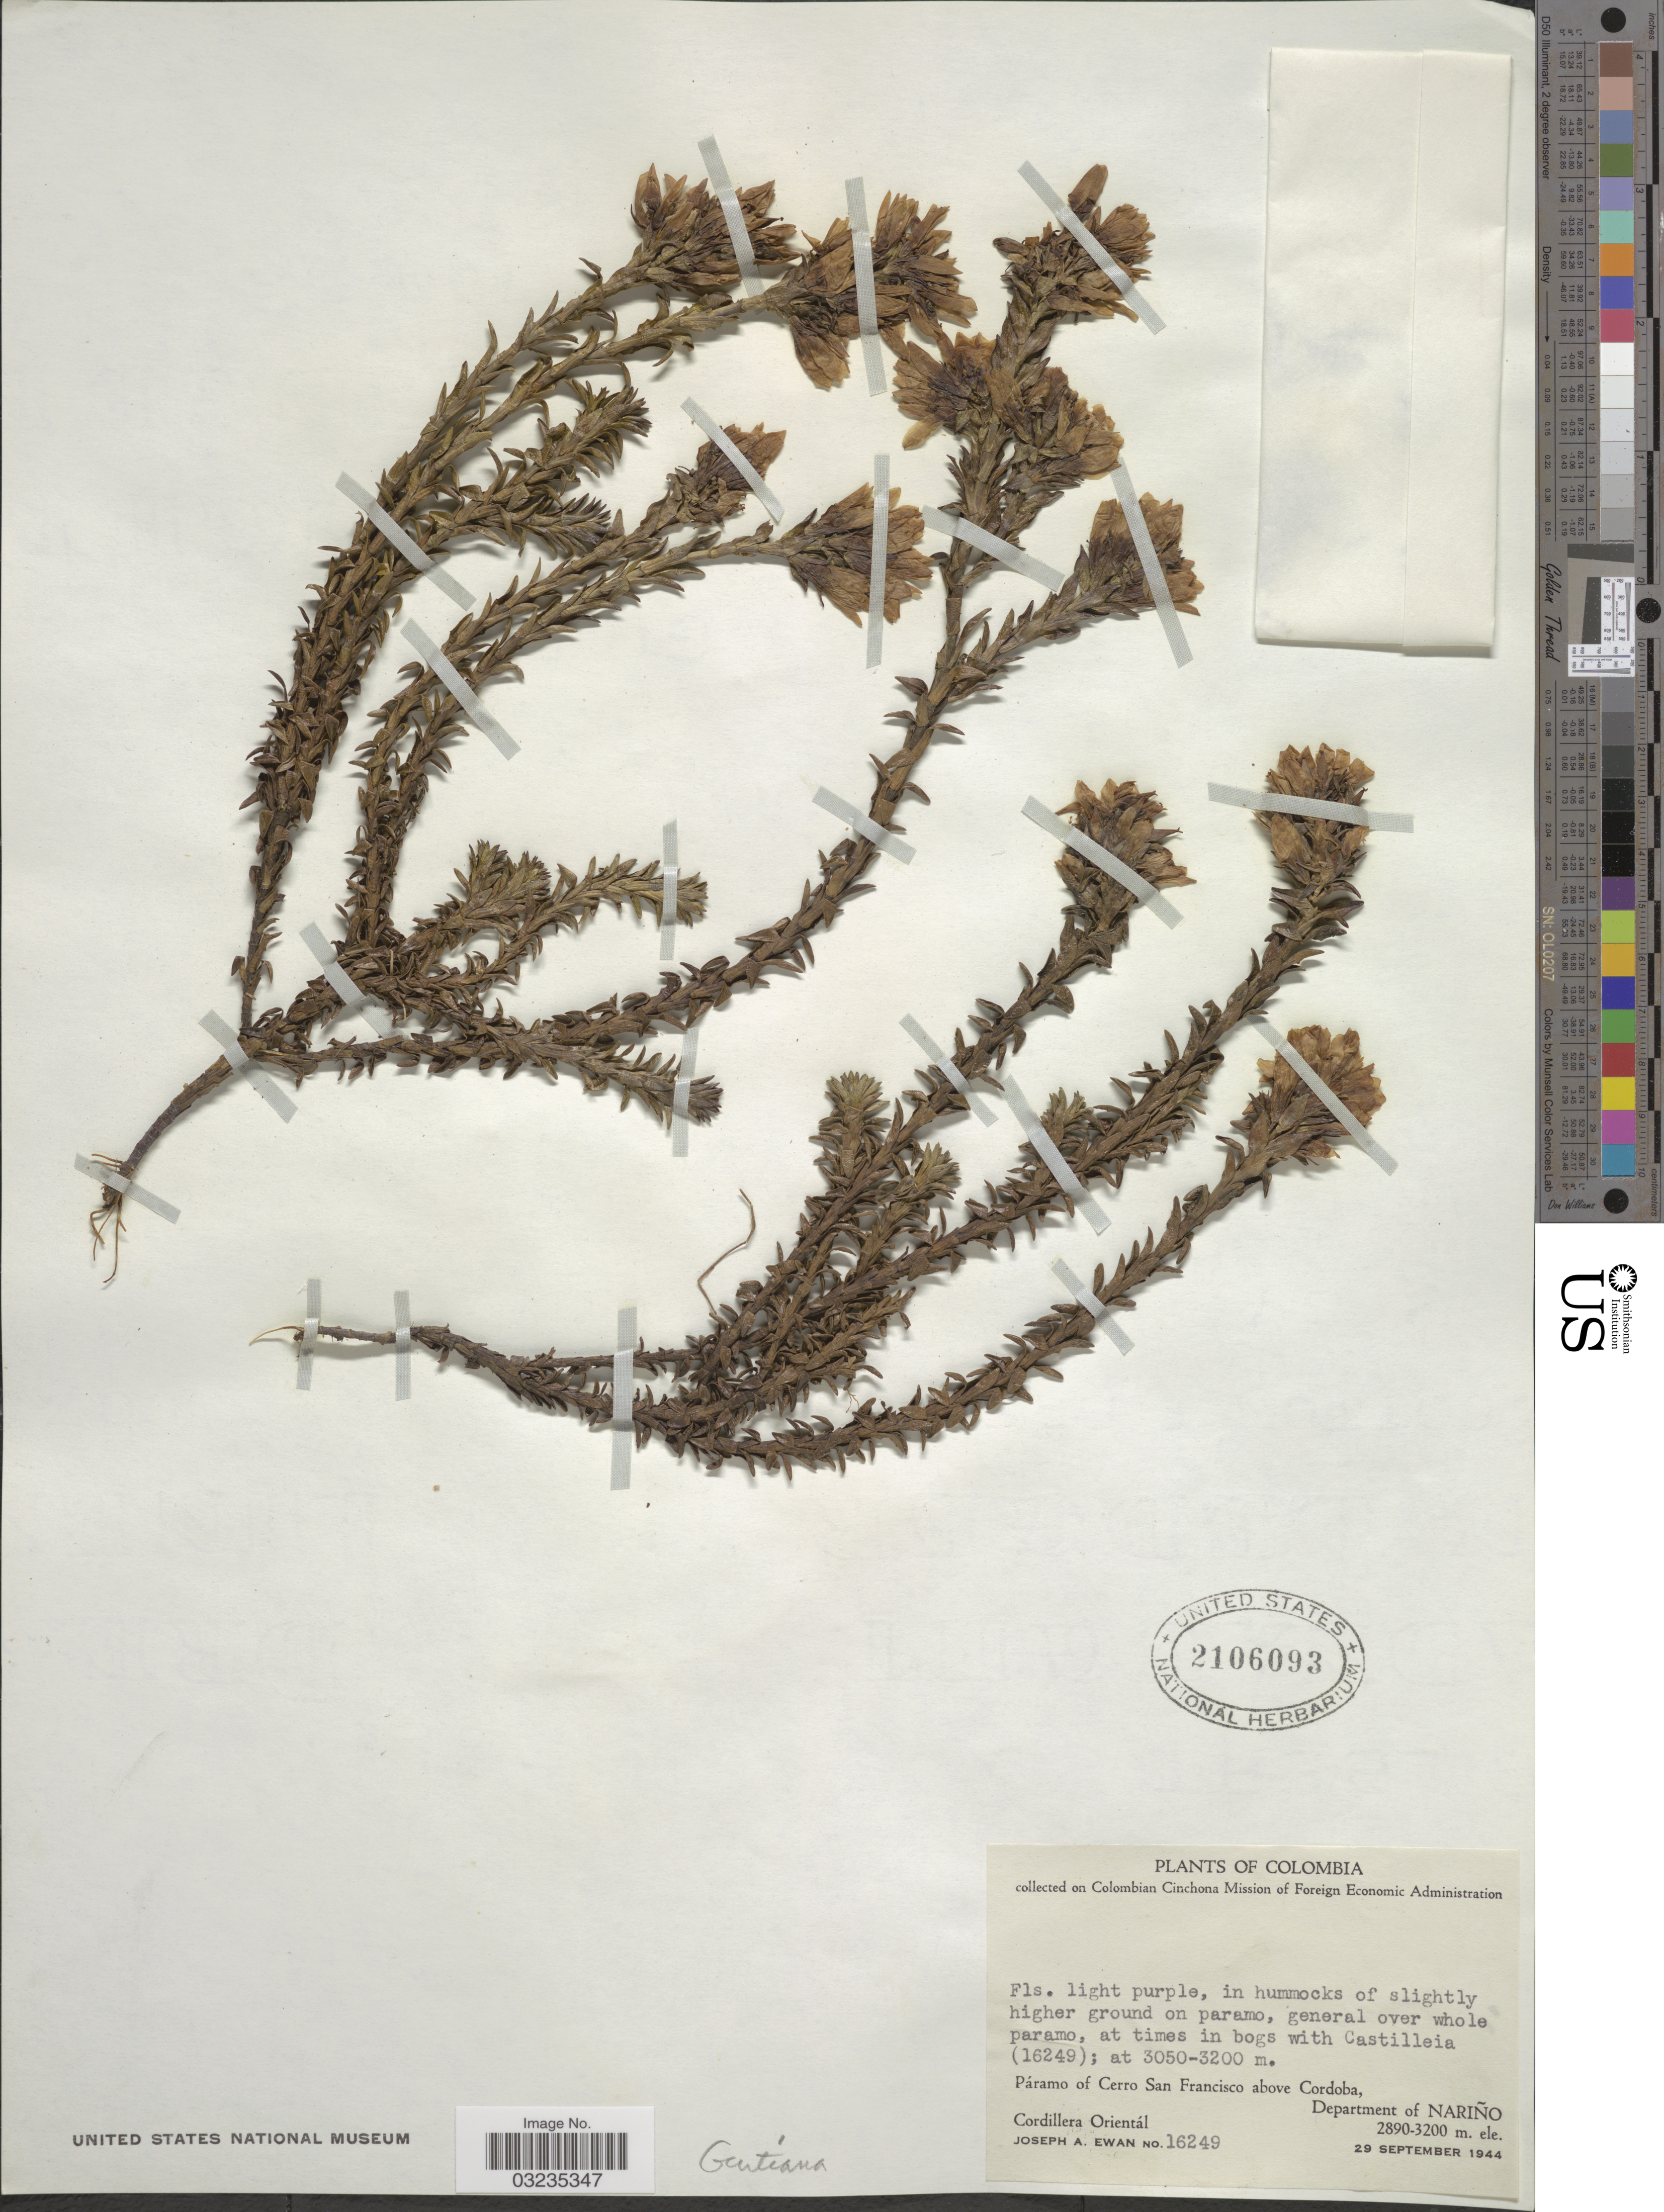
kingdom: Plantae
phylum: Tracheophyta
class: Magnoliopsida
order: Gentianales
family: Gentianaceae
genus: Gentiana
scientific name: Gentiana sp.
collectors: J. A. Ewan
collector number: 16249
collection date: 1944-09-29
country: Colombia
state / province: Nariño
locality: Páramo of Cerro San Francisco above Cordoba, Department of Nariño.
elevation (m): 3050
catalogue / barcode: US 2106093